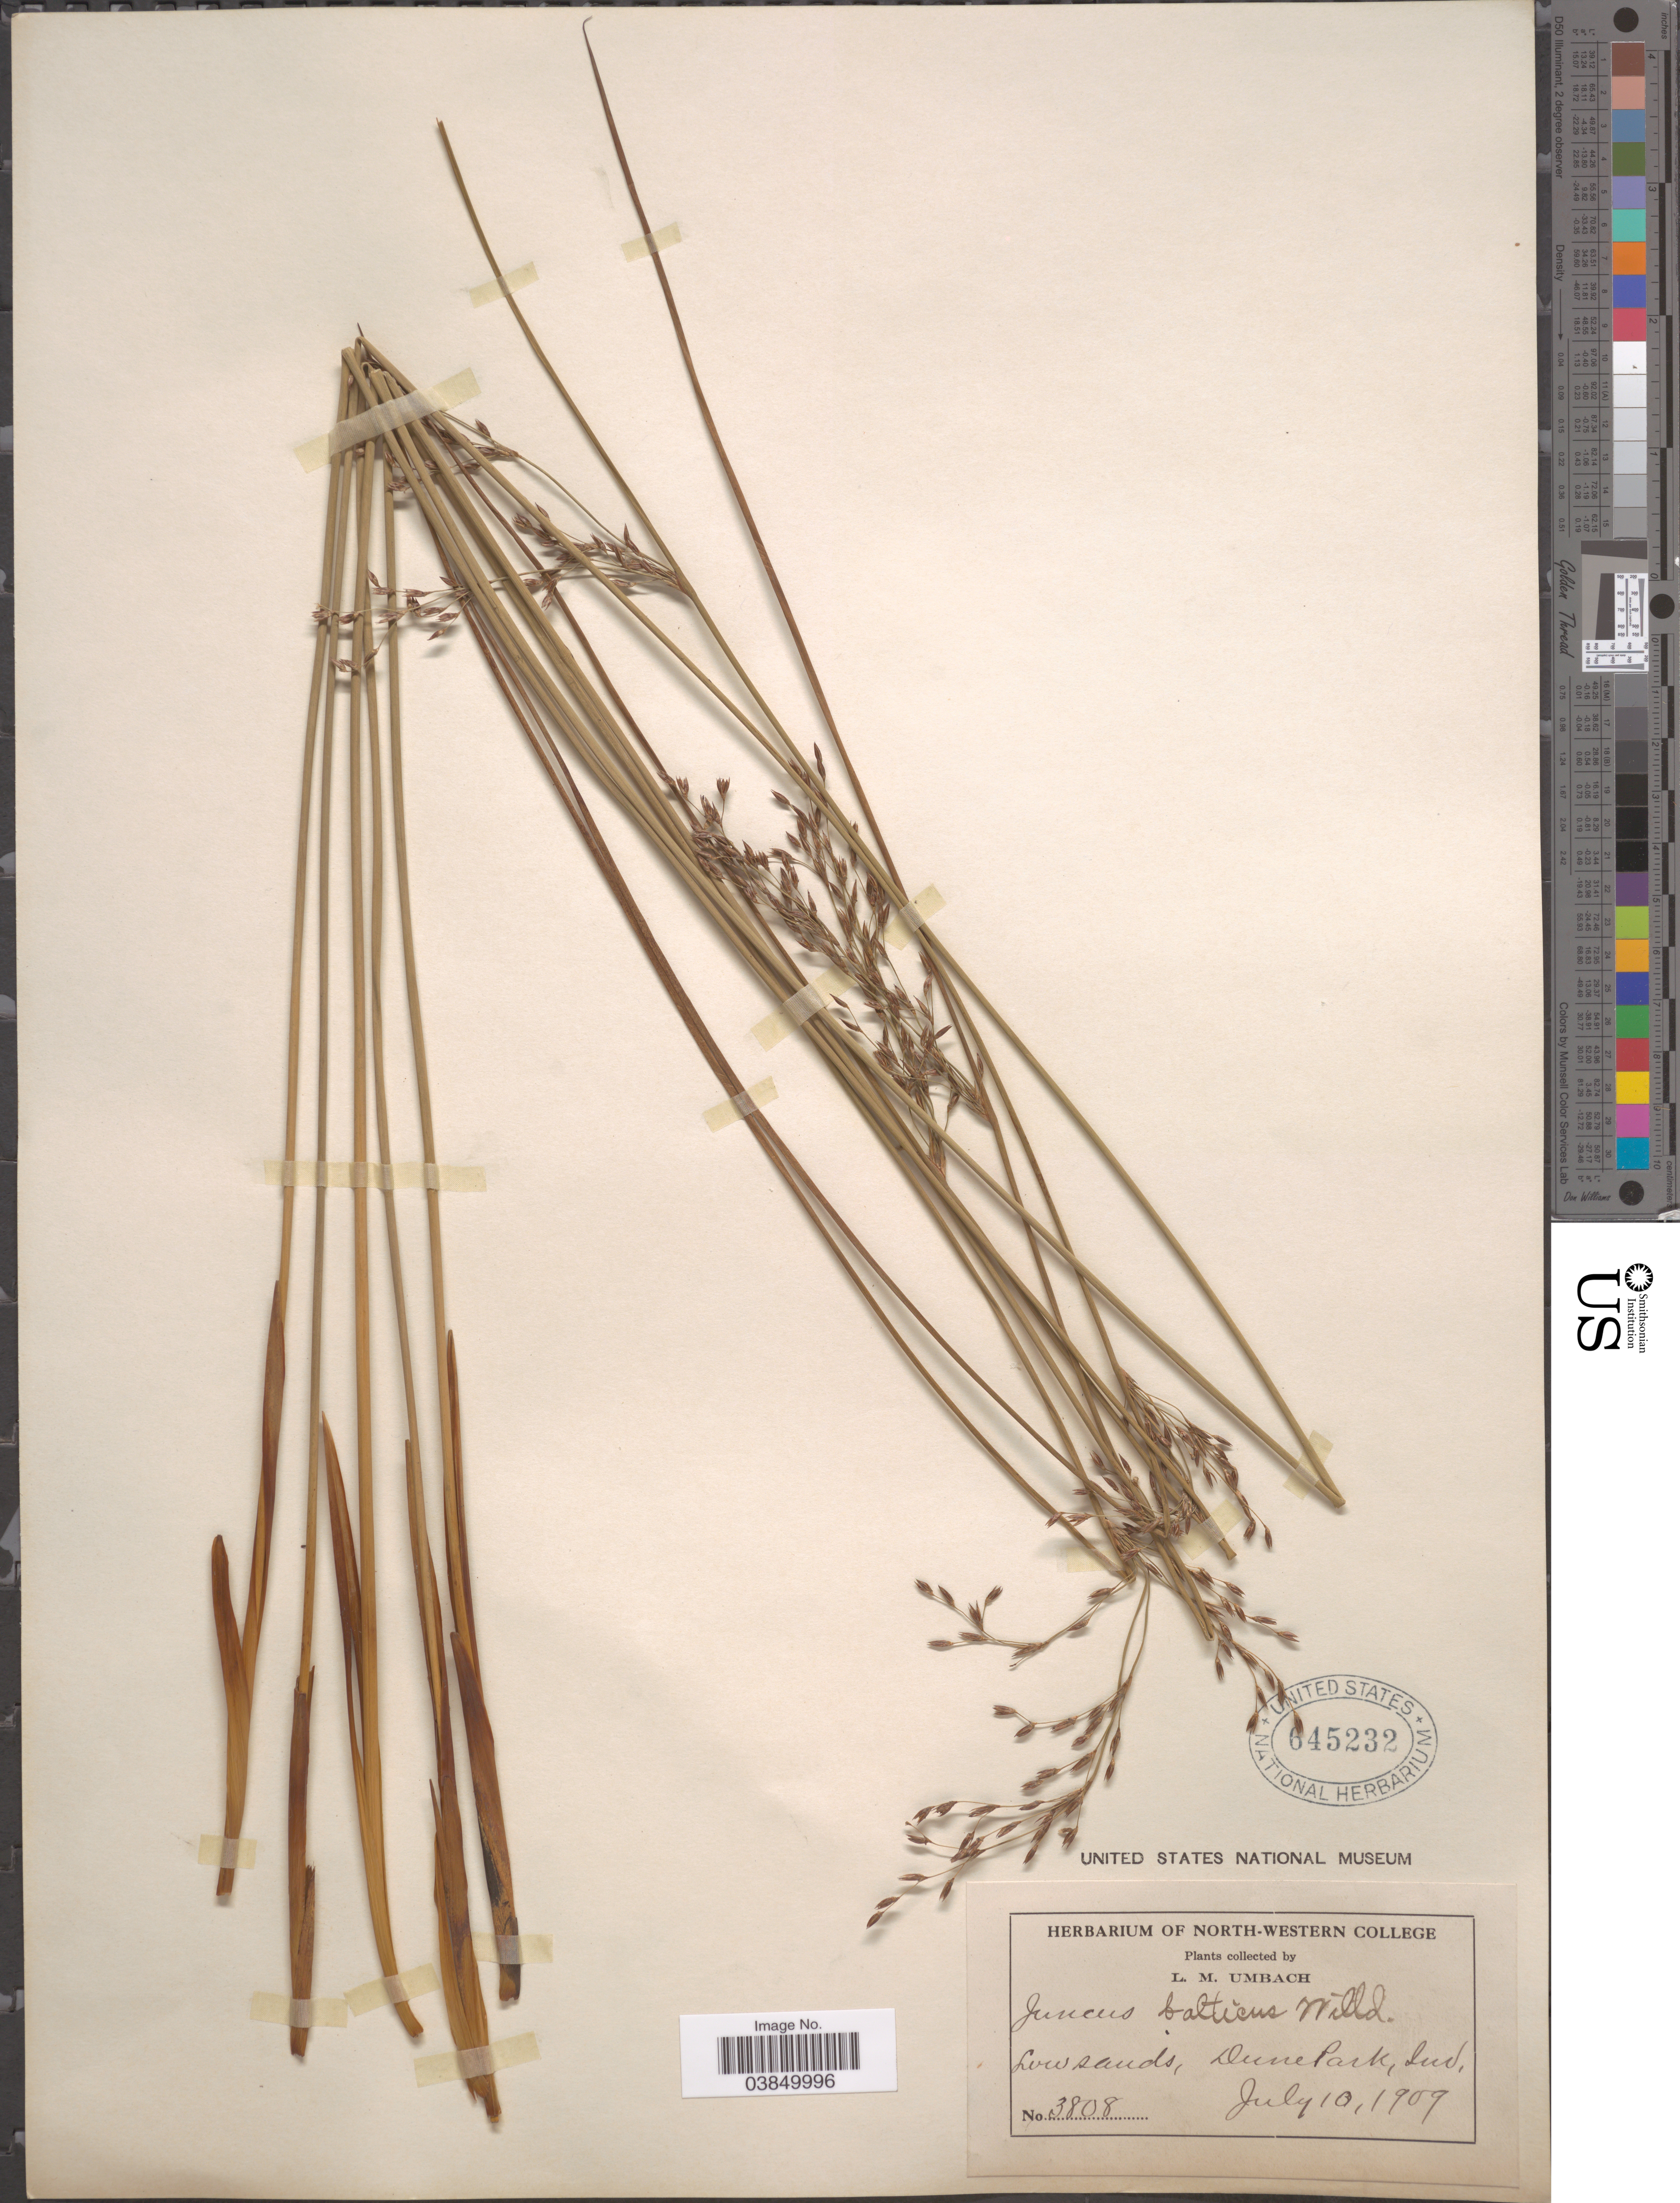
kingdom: Plantae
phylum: Tracheophyta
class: Liliopsida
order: Poales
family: Juncaceae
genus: Juncus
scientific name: Juncus balticus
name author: Willd.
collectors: L. M. Umbach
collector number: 3808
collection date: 1909-07-10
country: United States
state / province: Indiana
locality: Low sands, Dune Park.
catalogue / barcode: US 645232